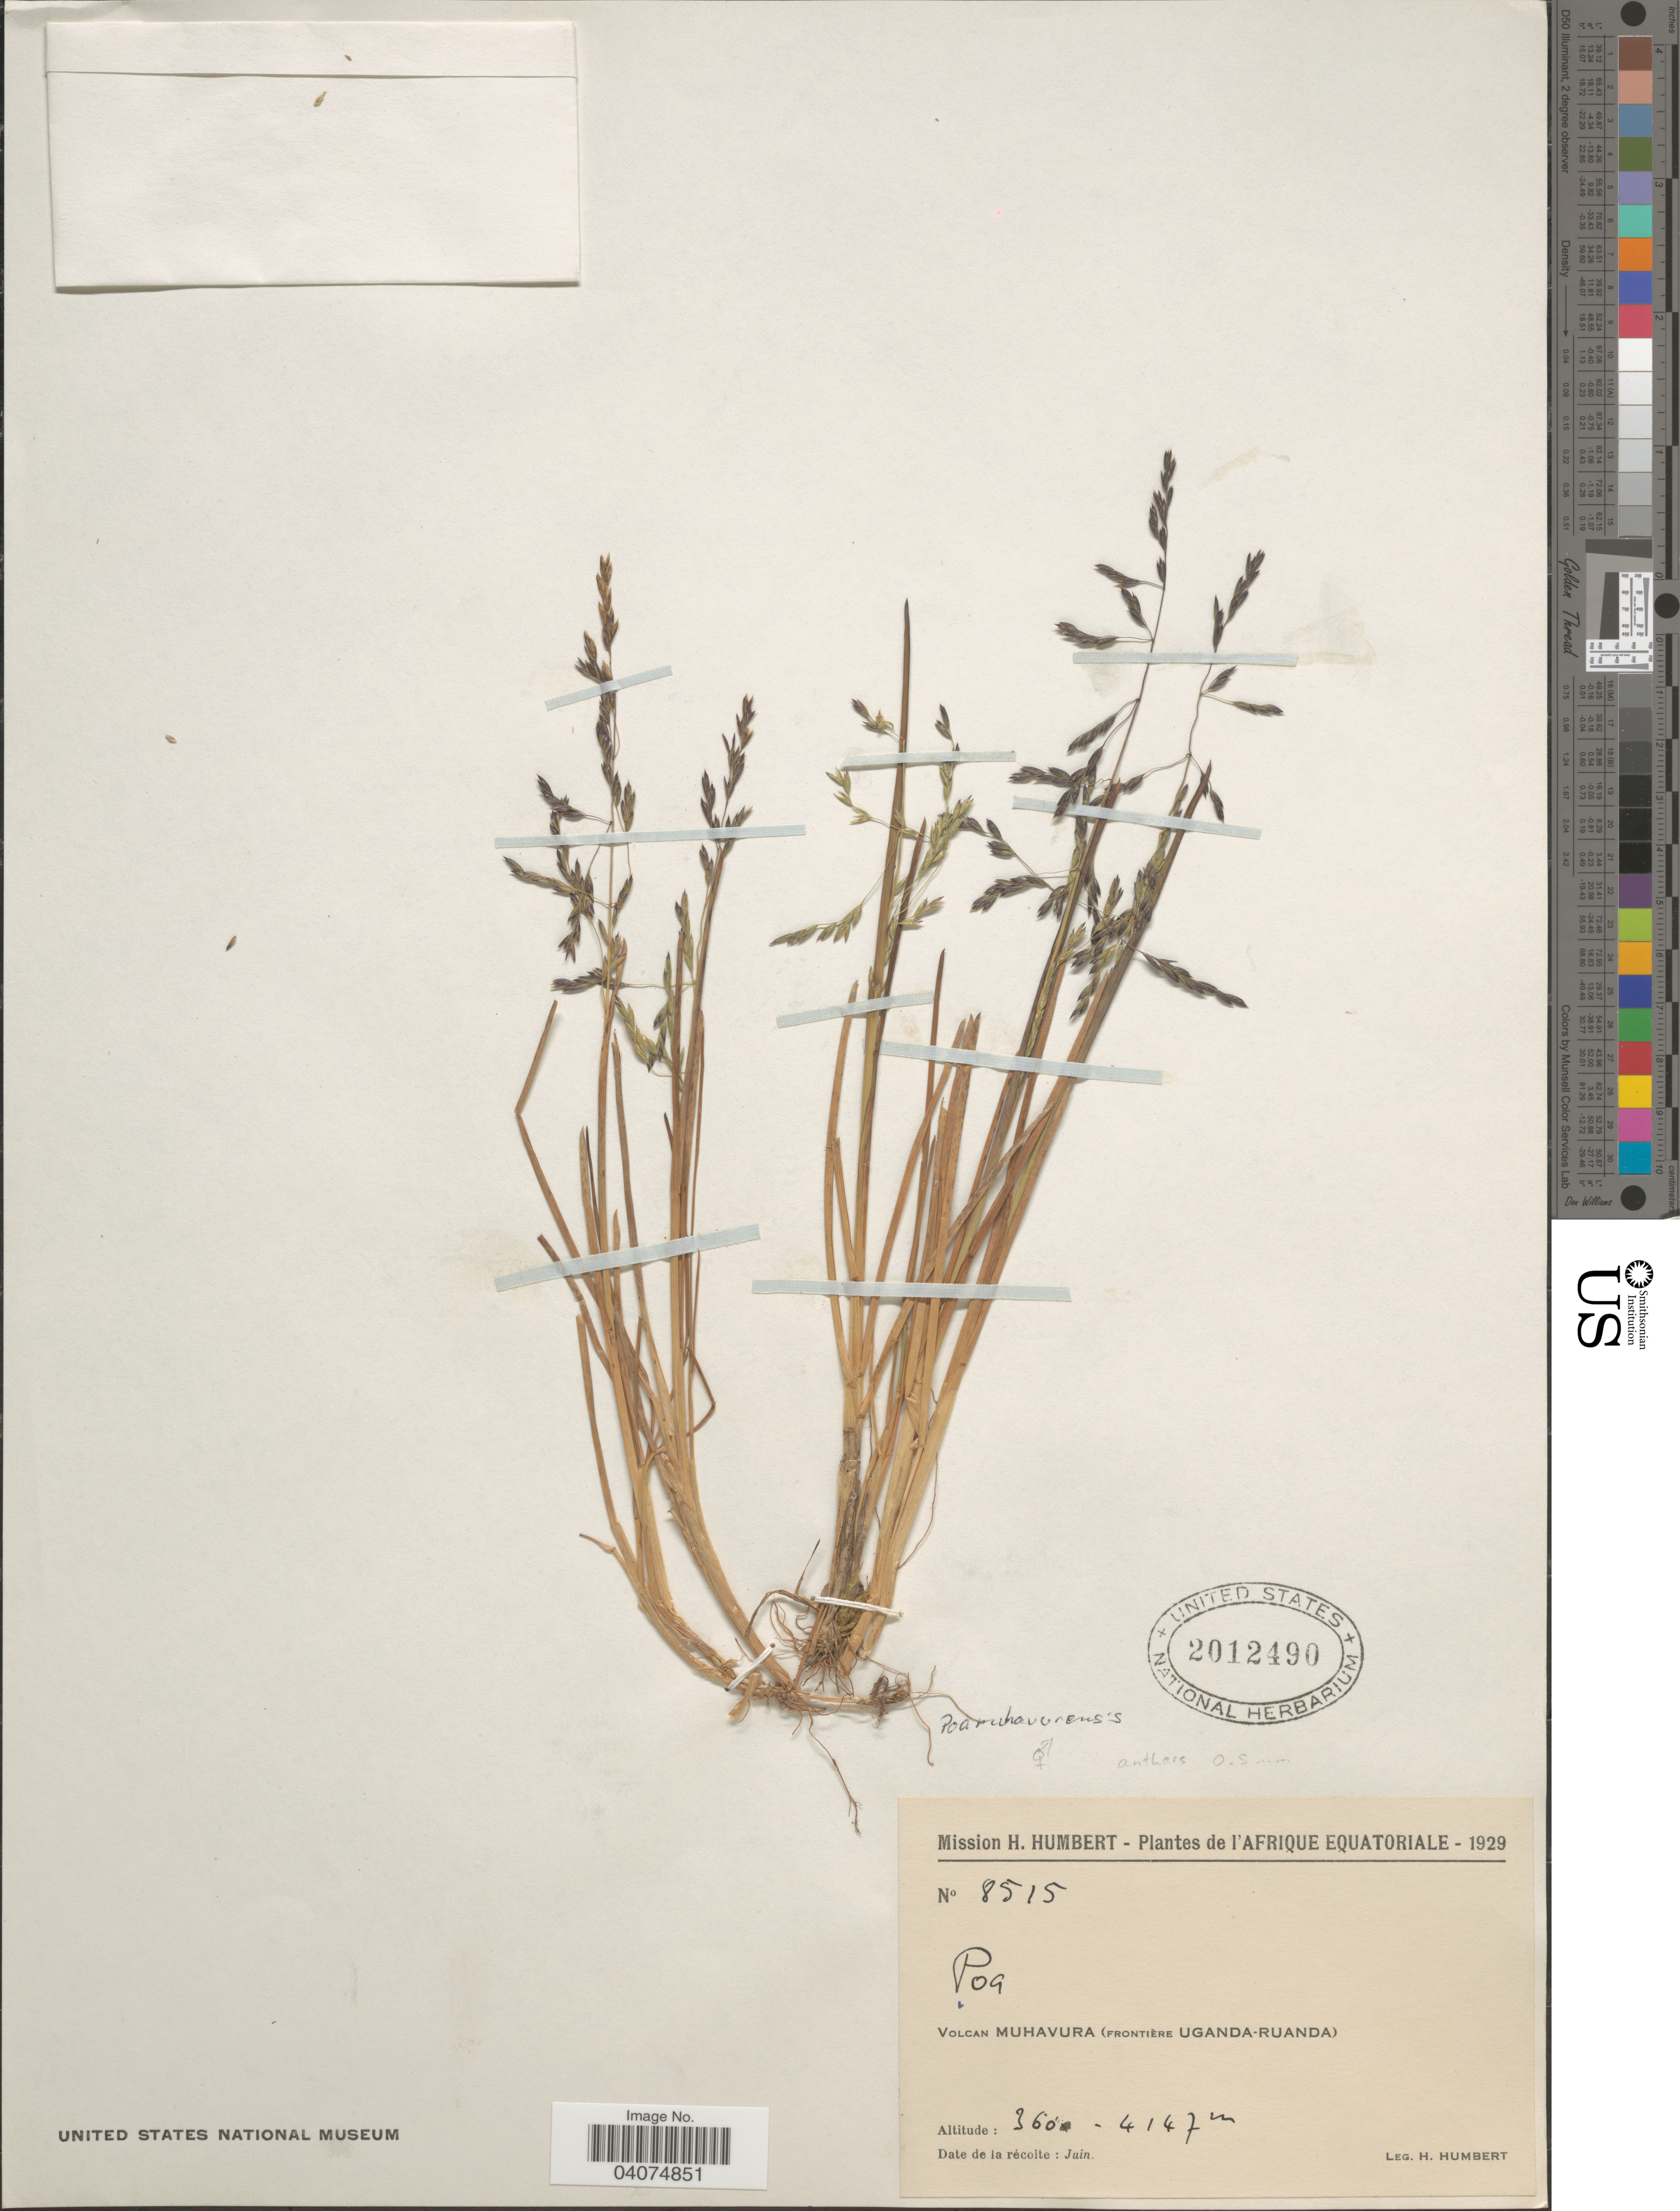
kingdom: Plantae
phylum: Tracheophyta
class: Liliopsida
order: Poales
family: Poaceae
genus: Poa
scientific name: Poa muhavurensis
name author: C.E. Hubb.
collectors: H. Humbert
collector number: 8515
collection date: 1929-06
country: Uganda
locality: Afrique Equatoriale. Volcan Muhavura (frontière Uganda-Ruanda).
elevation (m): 3600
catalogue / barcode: US 2012490